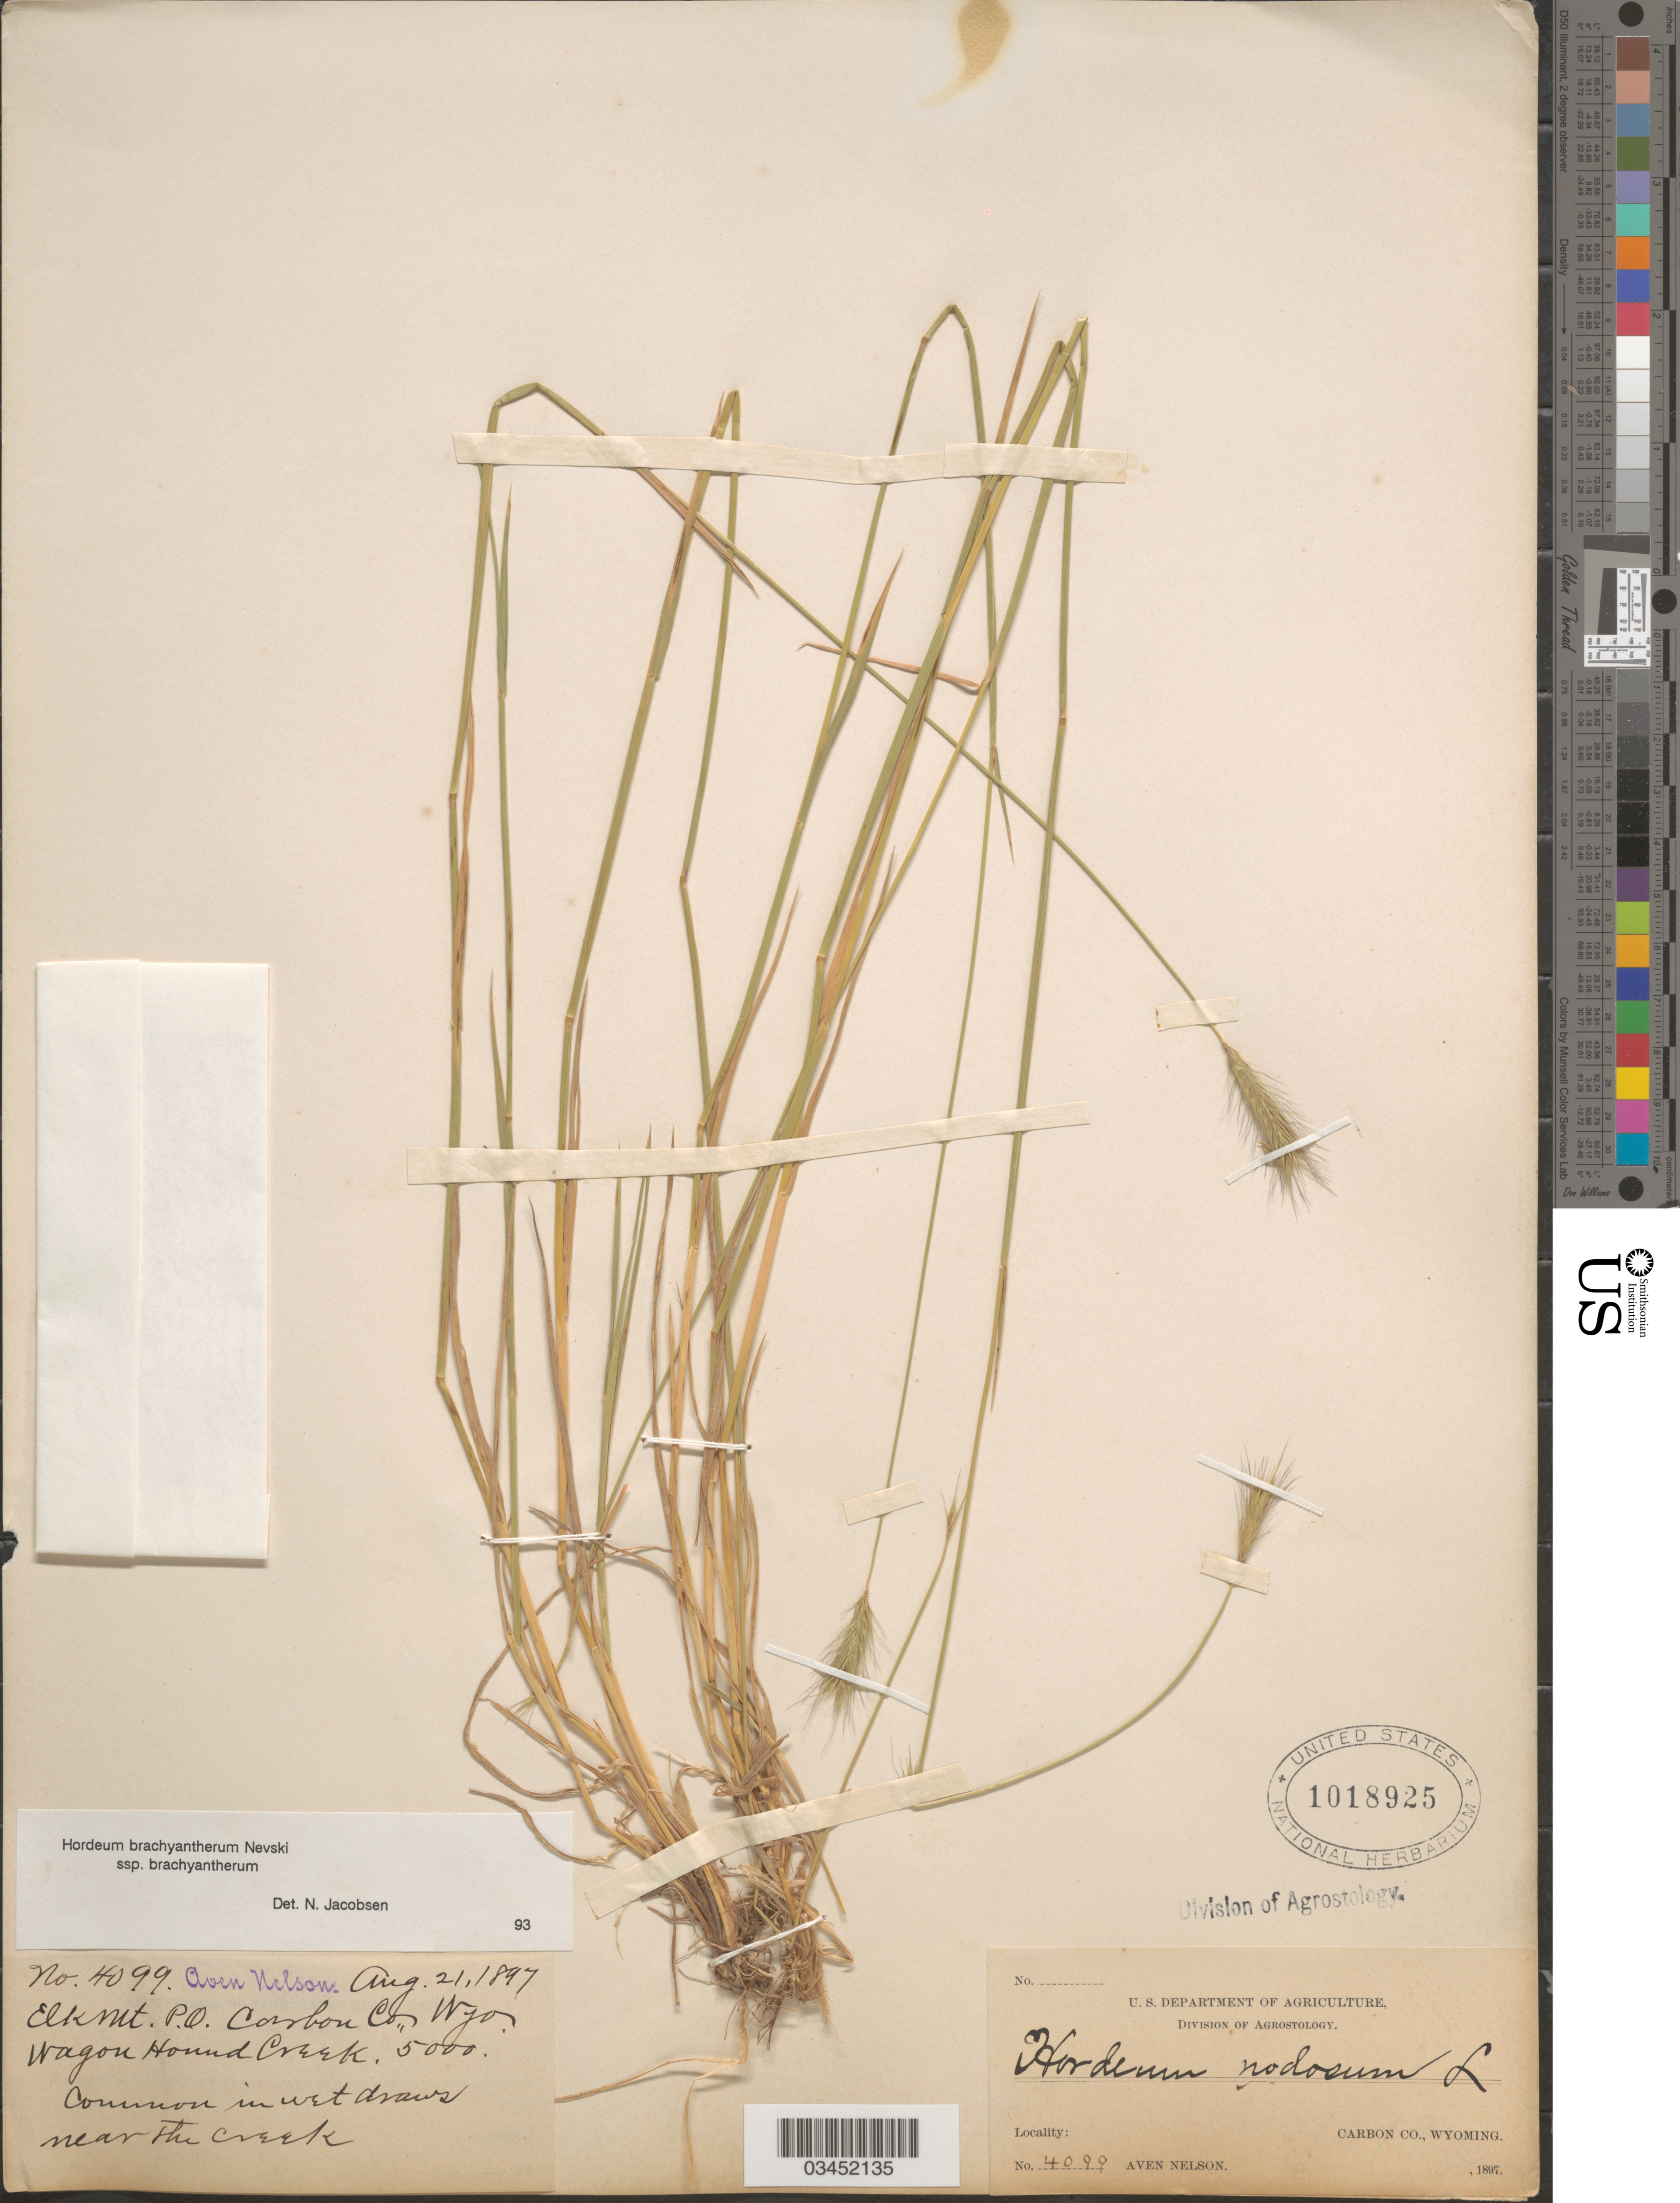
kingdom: Plantae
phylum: Tracheophyta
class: Liliopsida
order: Poales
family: Poaceae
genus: Hordeum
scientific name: Hordeum brachyantherum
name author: Nevski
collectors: A. Nelson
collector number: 4099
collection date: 1897-08-21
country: United States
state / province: Wyoming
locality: Elk Mt., P. O. Carbon Co. Wagon Hound Creek. Common in wet draws near the creek.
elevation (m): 1524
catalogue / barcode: US 1018925